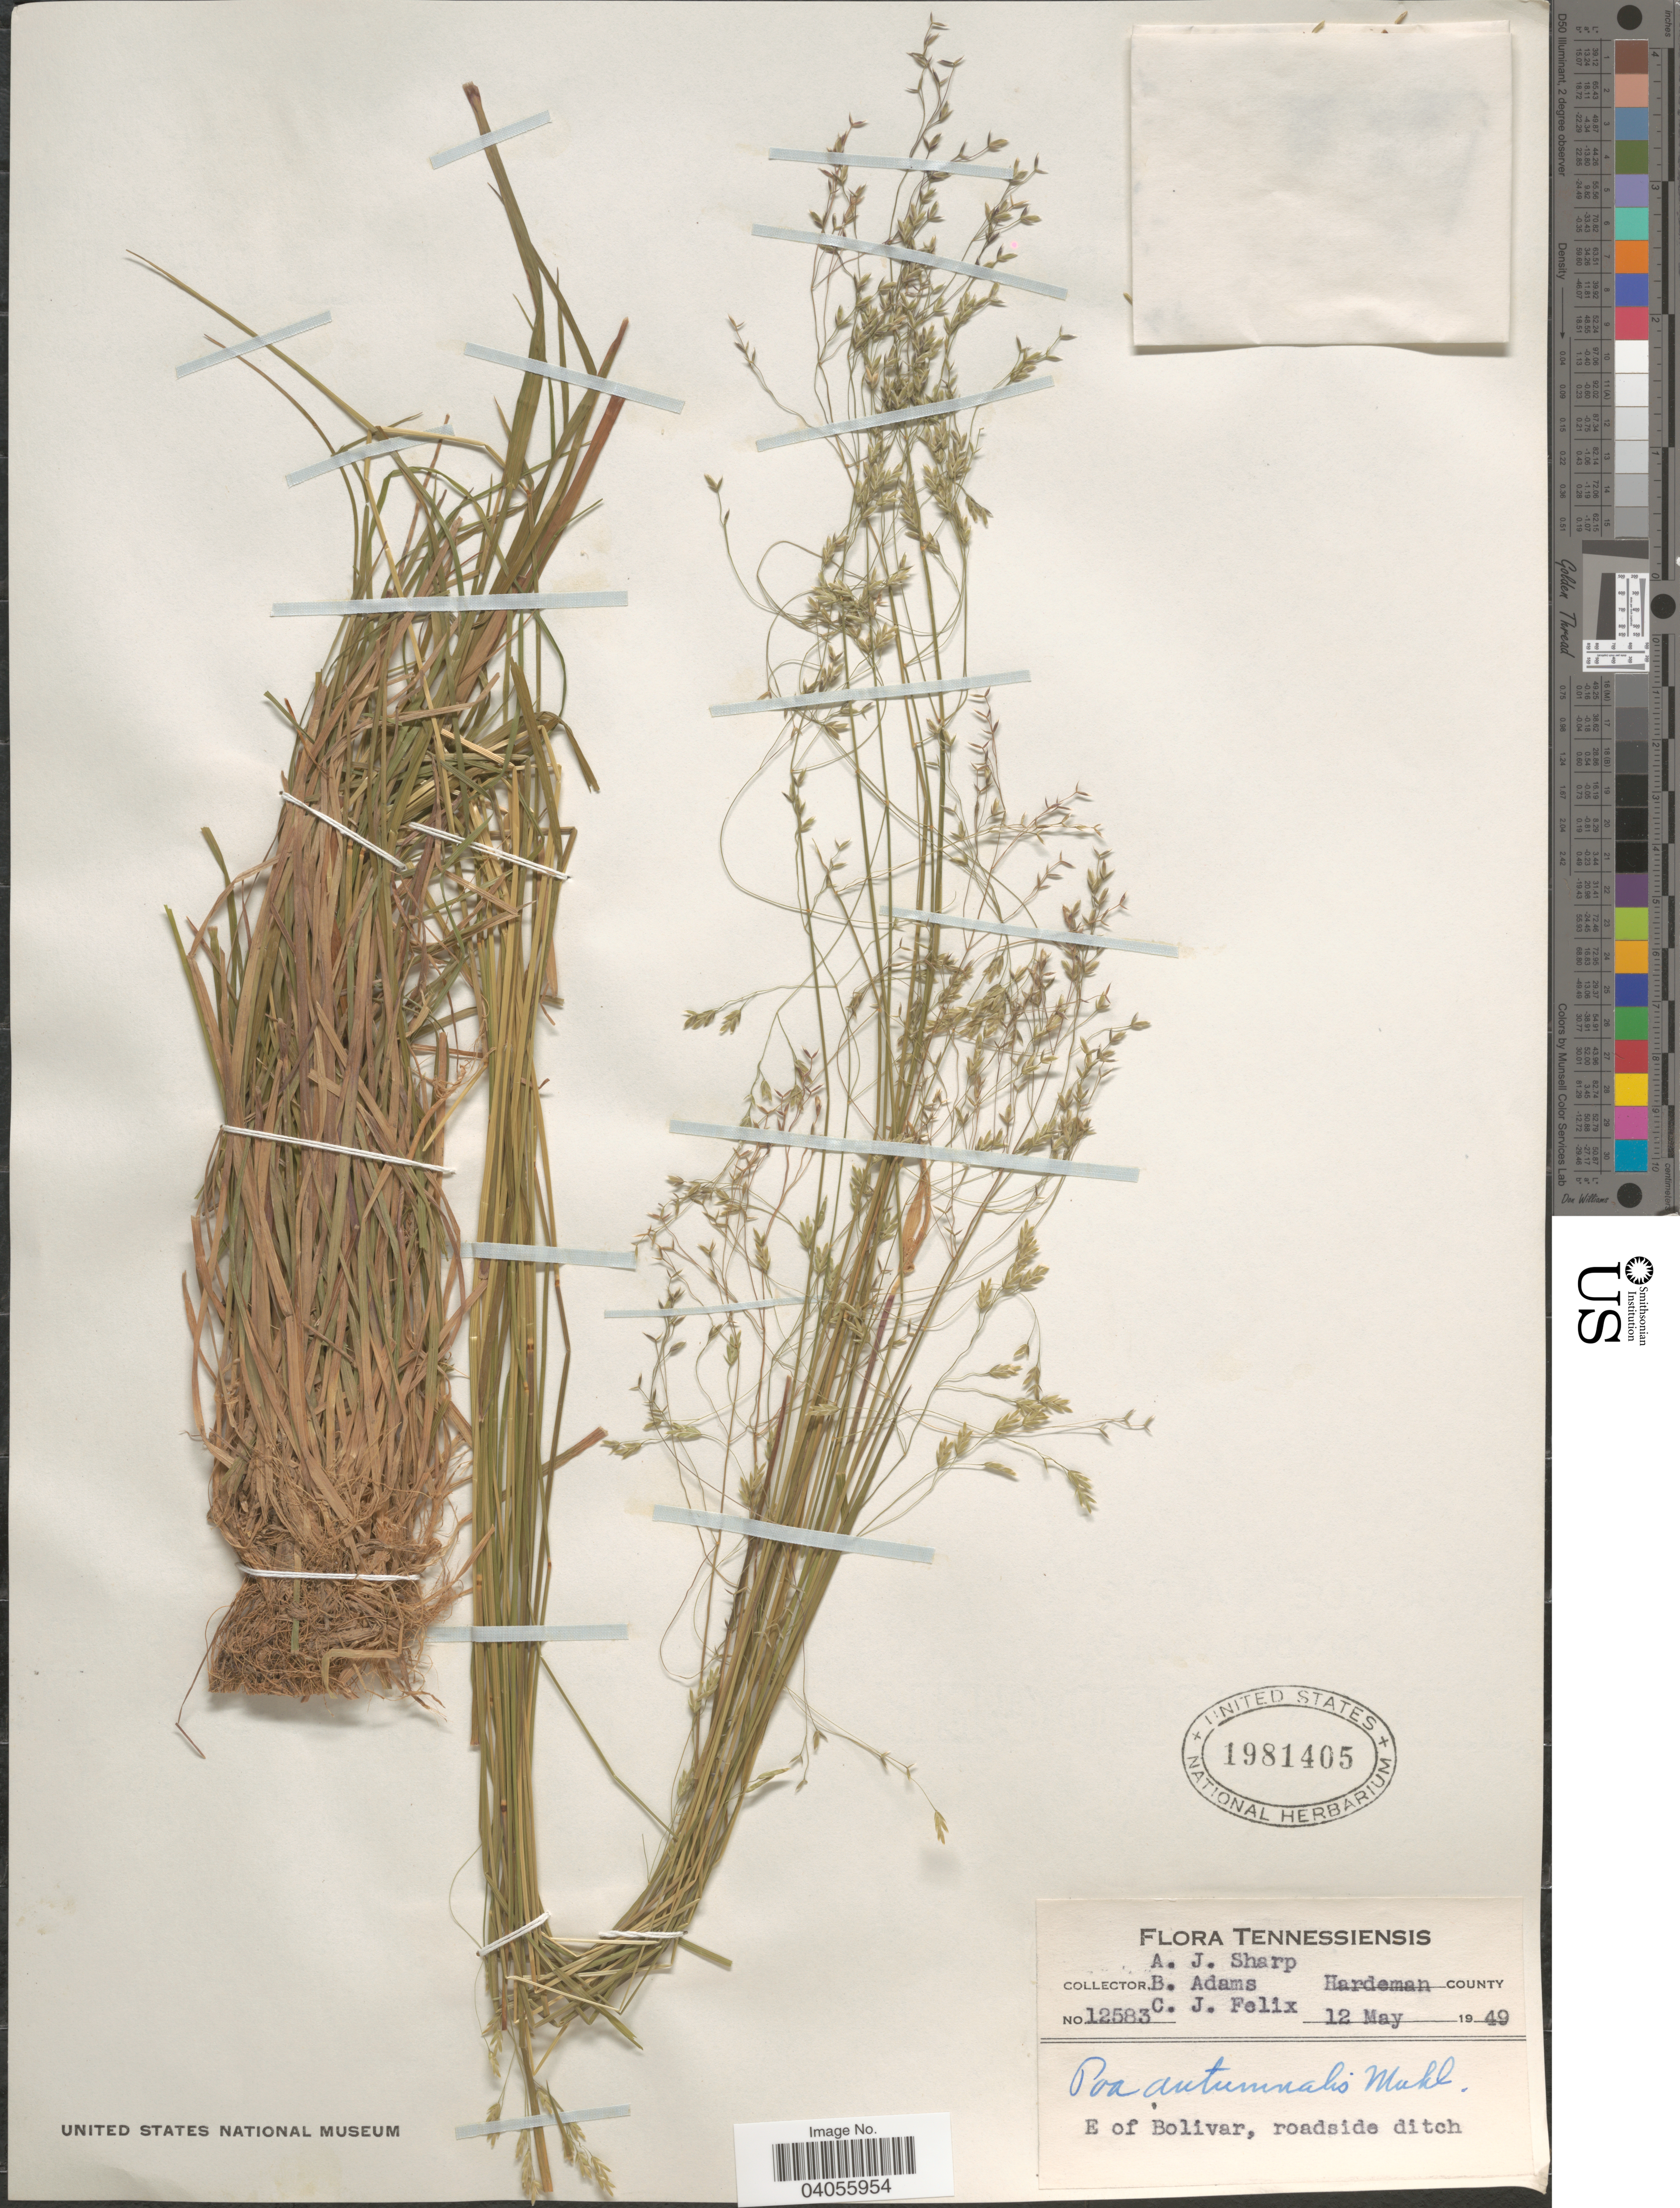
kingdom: Plantae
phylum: Tracheophyta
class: Liliopsida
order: Poales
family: Poaceae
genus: Poa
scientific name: Poa autumnalis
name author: Muhl. ex Elliott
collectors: A. J. Sharp, B. Adams & C. Felix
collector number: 12583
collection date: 1949-05-12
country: United States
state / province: Tennessee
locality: Tennessiensis. Hardeman county. E of Bolivar, roadside ditch.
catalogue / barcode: US 1981405